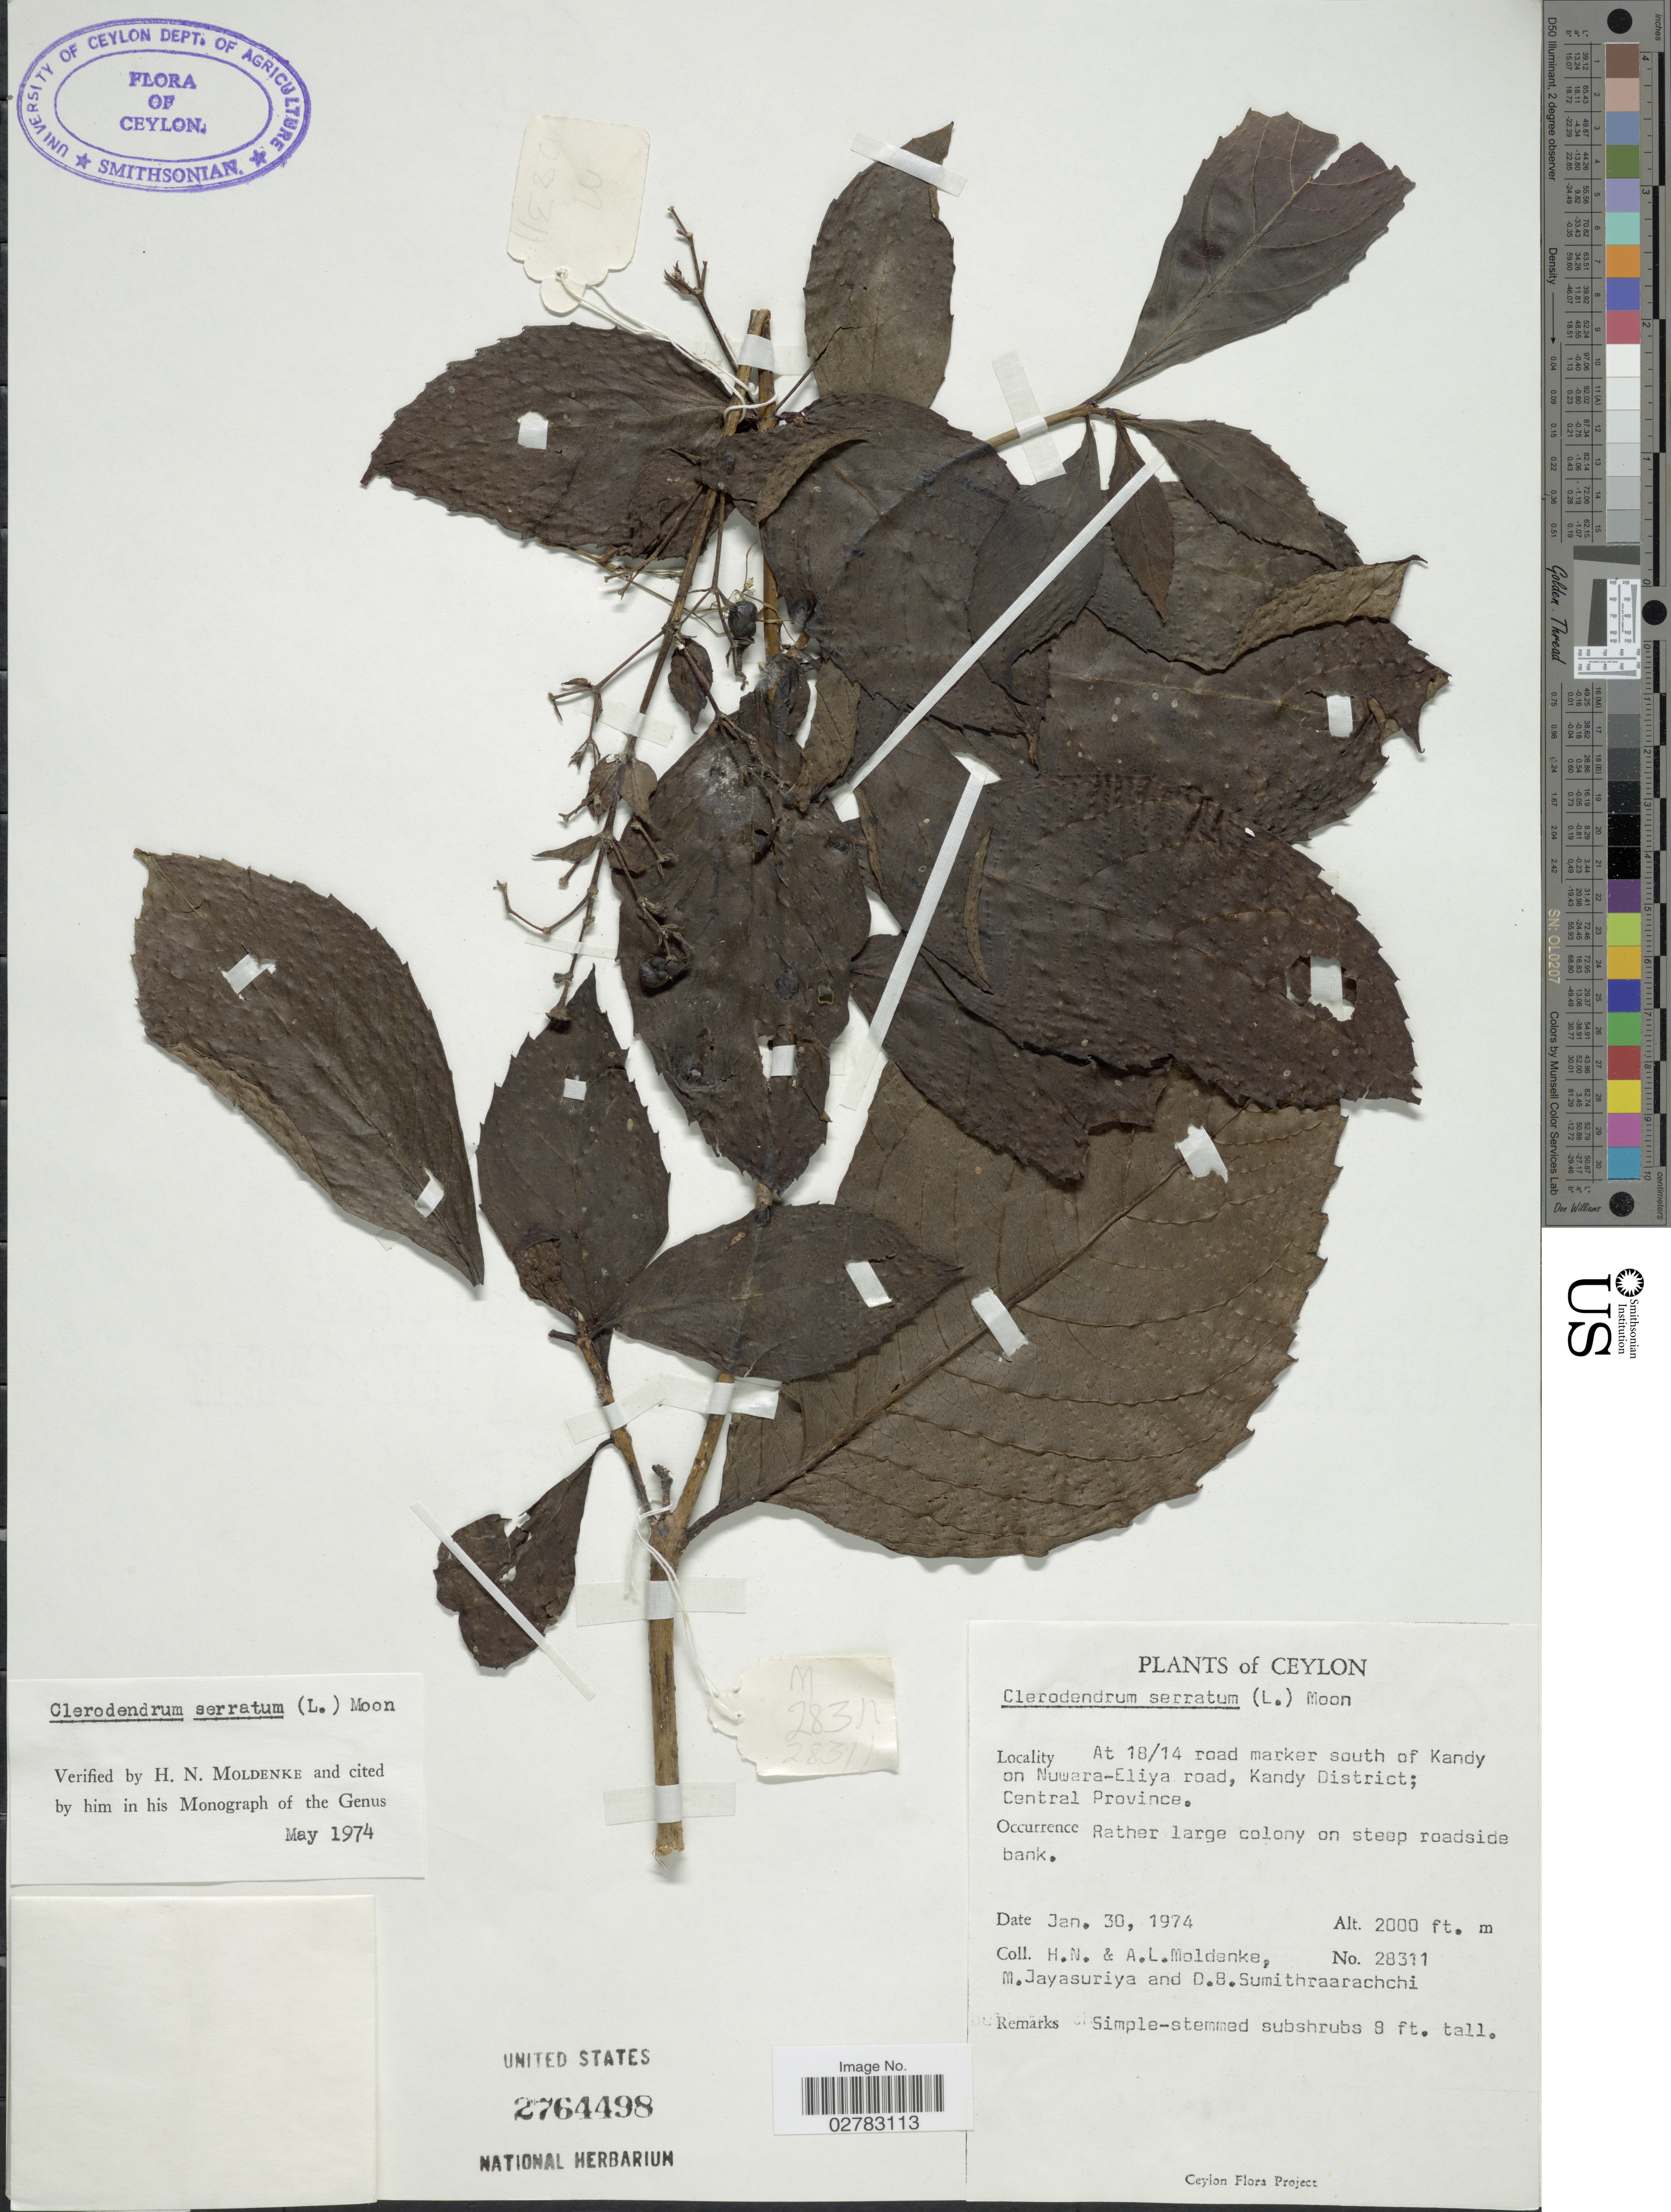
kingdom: Plantae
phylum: Tracheophyta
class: Magnoliopsida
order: Lamiales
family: Lamiaceae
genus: Clerodendrum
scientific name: Clerodendrum serratum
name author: (L.) Moon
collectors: H. N. Moldenke, A. L. Moldenke, M. Jayasuriya & D. B. Sumithraarachchi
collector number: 28311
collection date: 1974-01-30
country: Sri Lanka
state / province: Central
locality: Ceylon. At 18/14 road marker south of Kandy of Nuwara-Eliya road, Kandy District.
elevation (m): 610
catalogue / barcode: US 2764498